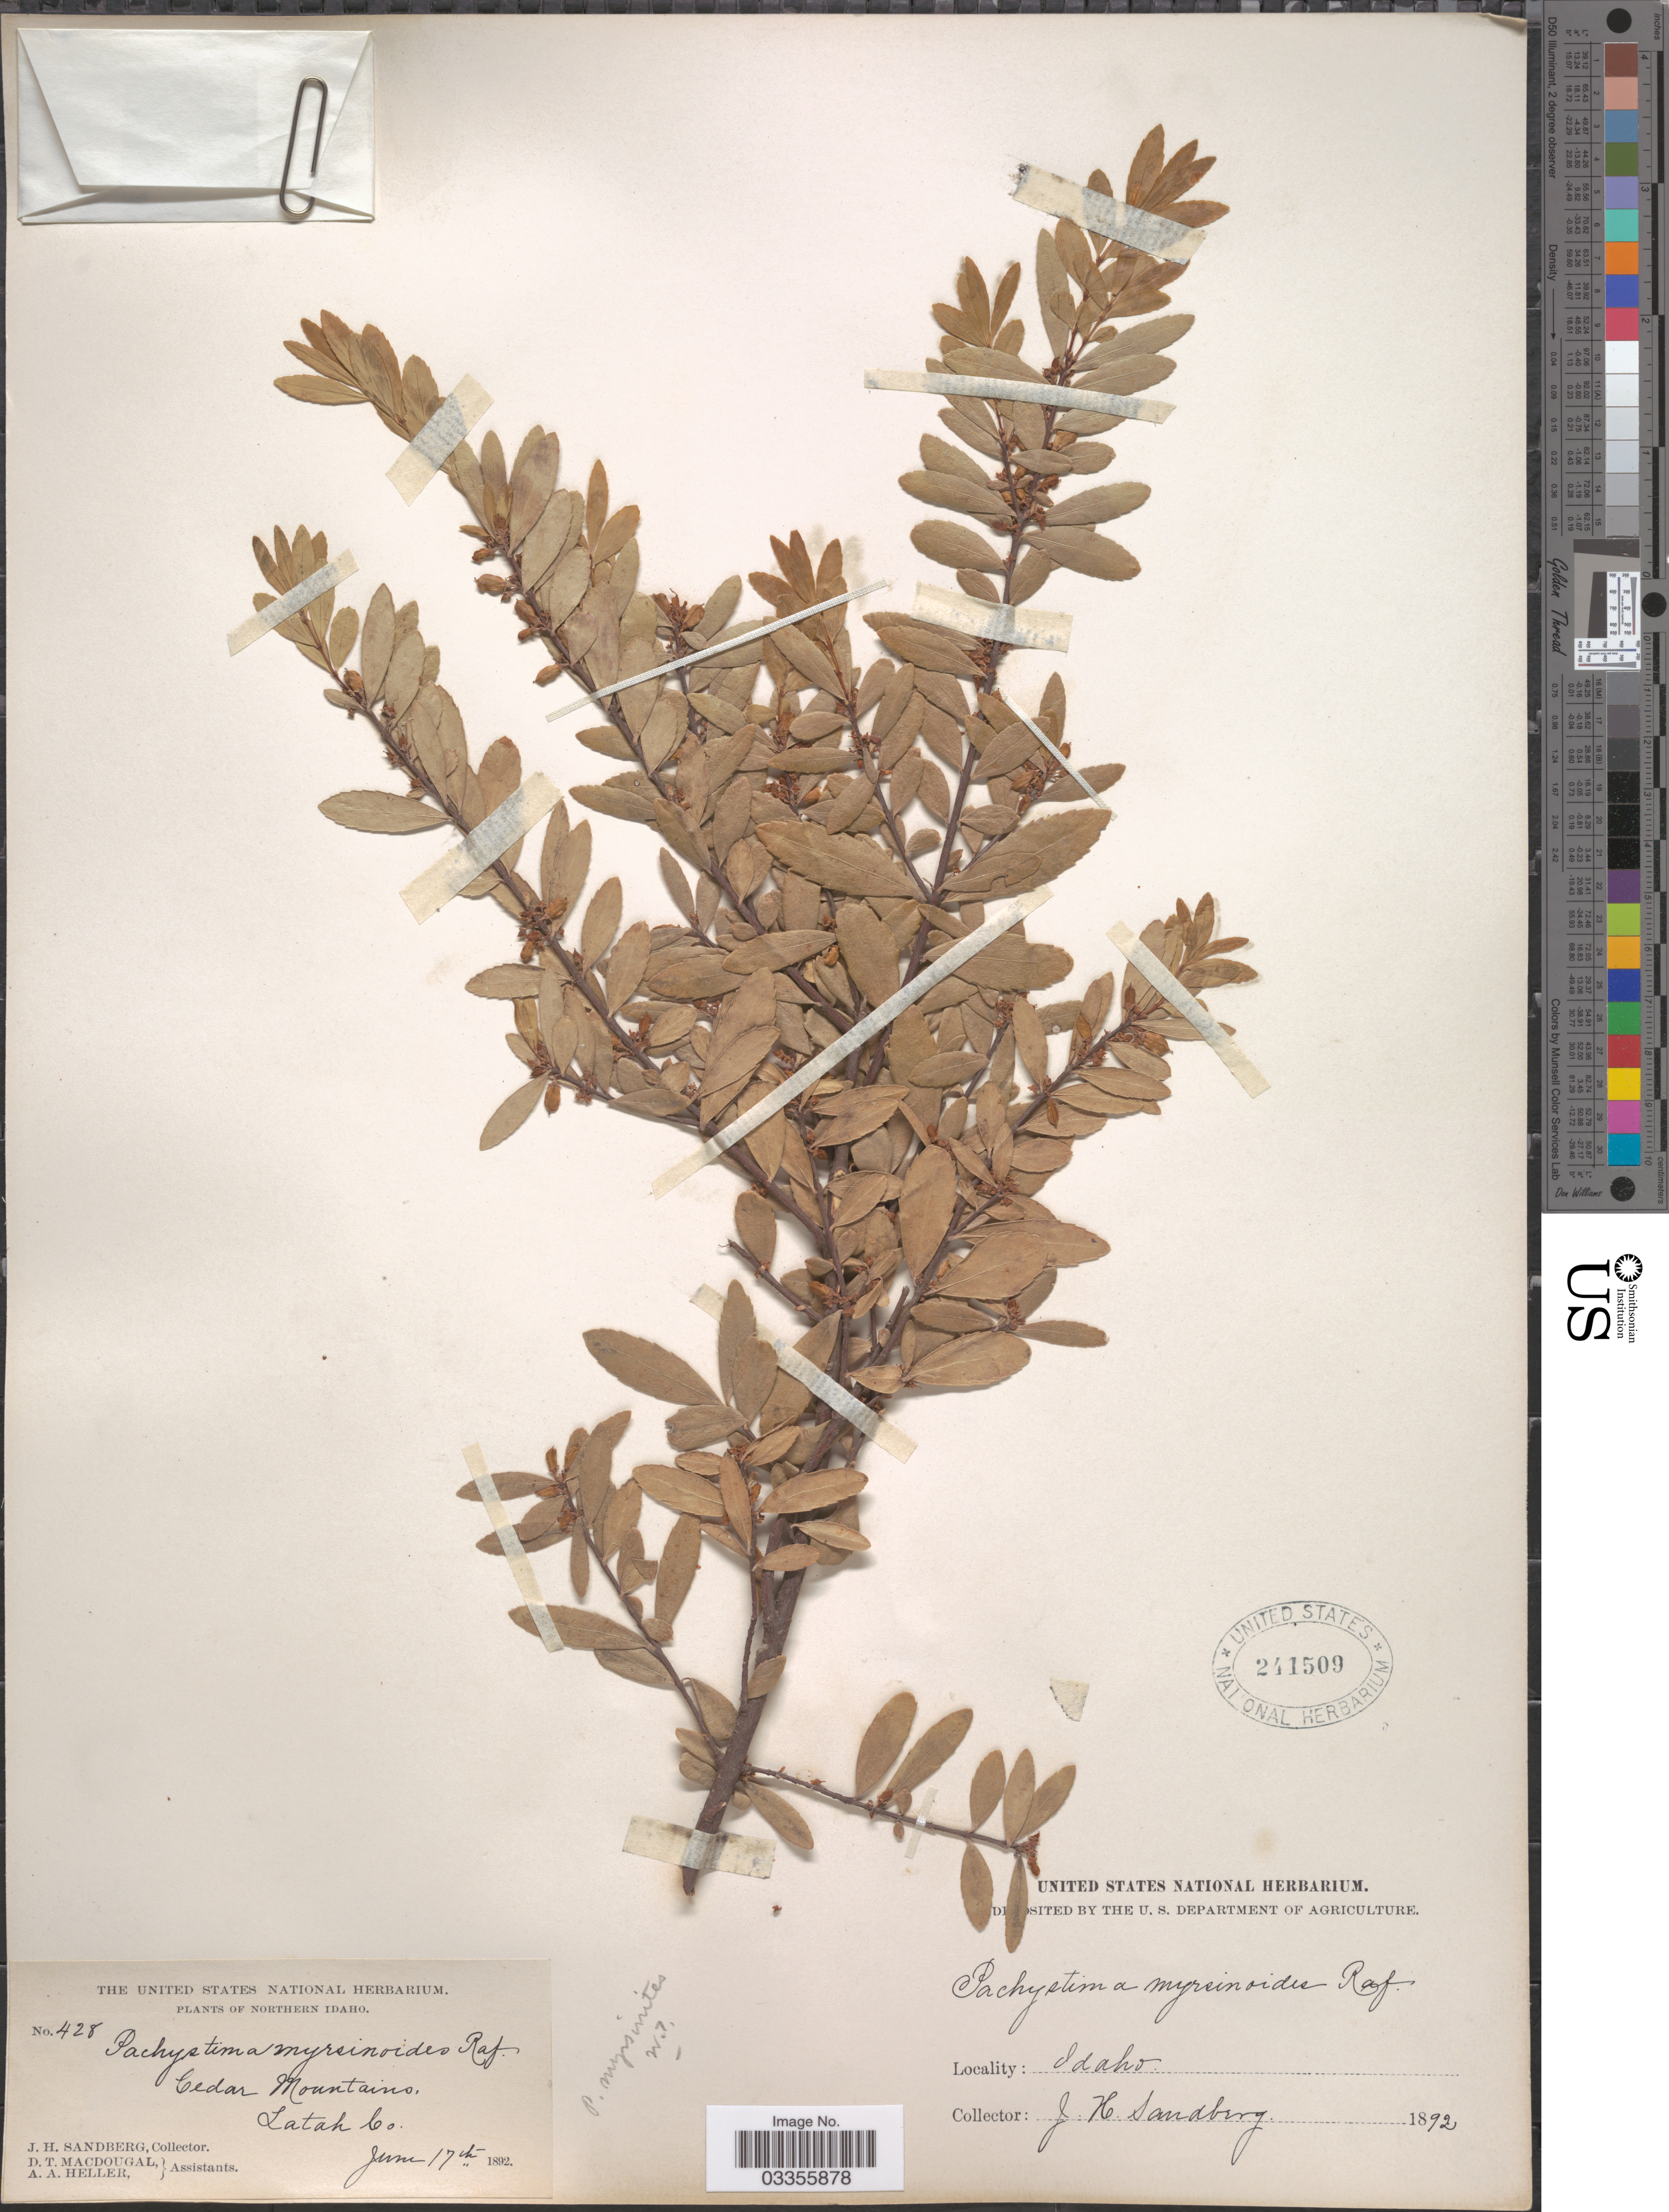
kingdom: Plantae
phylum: Tracheophyta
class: Magnoliopsida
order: Celastrales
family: Celastraceae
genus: Paxistima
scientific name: Paxistima myrsinites subsp. myrsinites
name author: (Pursh) Raf.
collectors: J. H. Sandberg, D. T. MacDougal & A. A. Heller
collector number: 428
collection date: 1892-06-17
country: United States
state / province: Idaho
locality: Northern Idaho. Cedar Mountains. Latah Co.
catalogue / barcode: US 241509